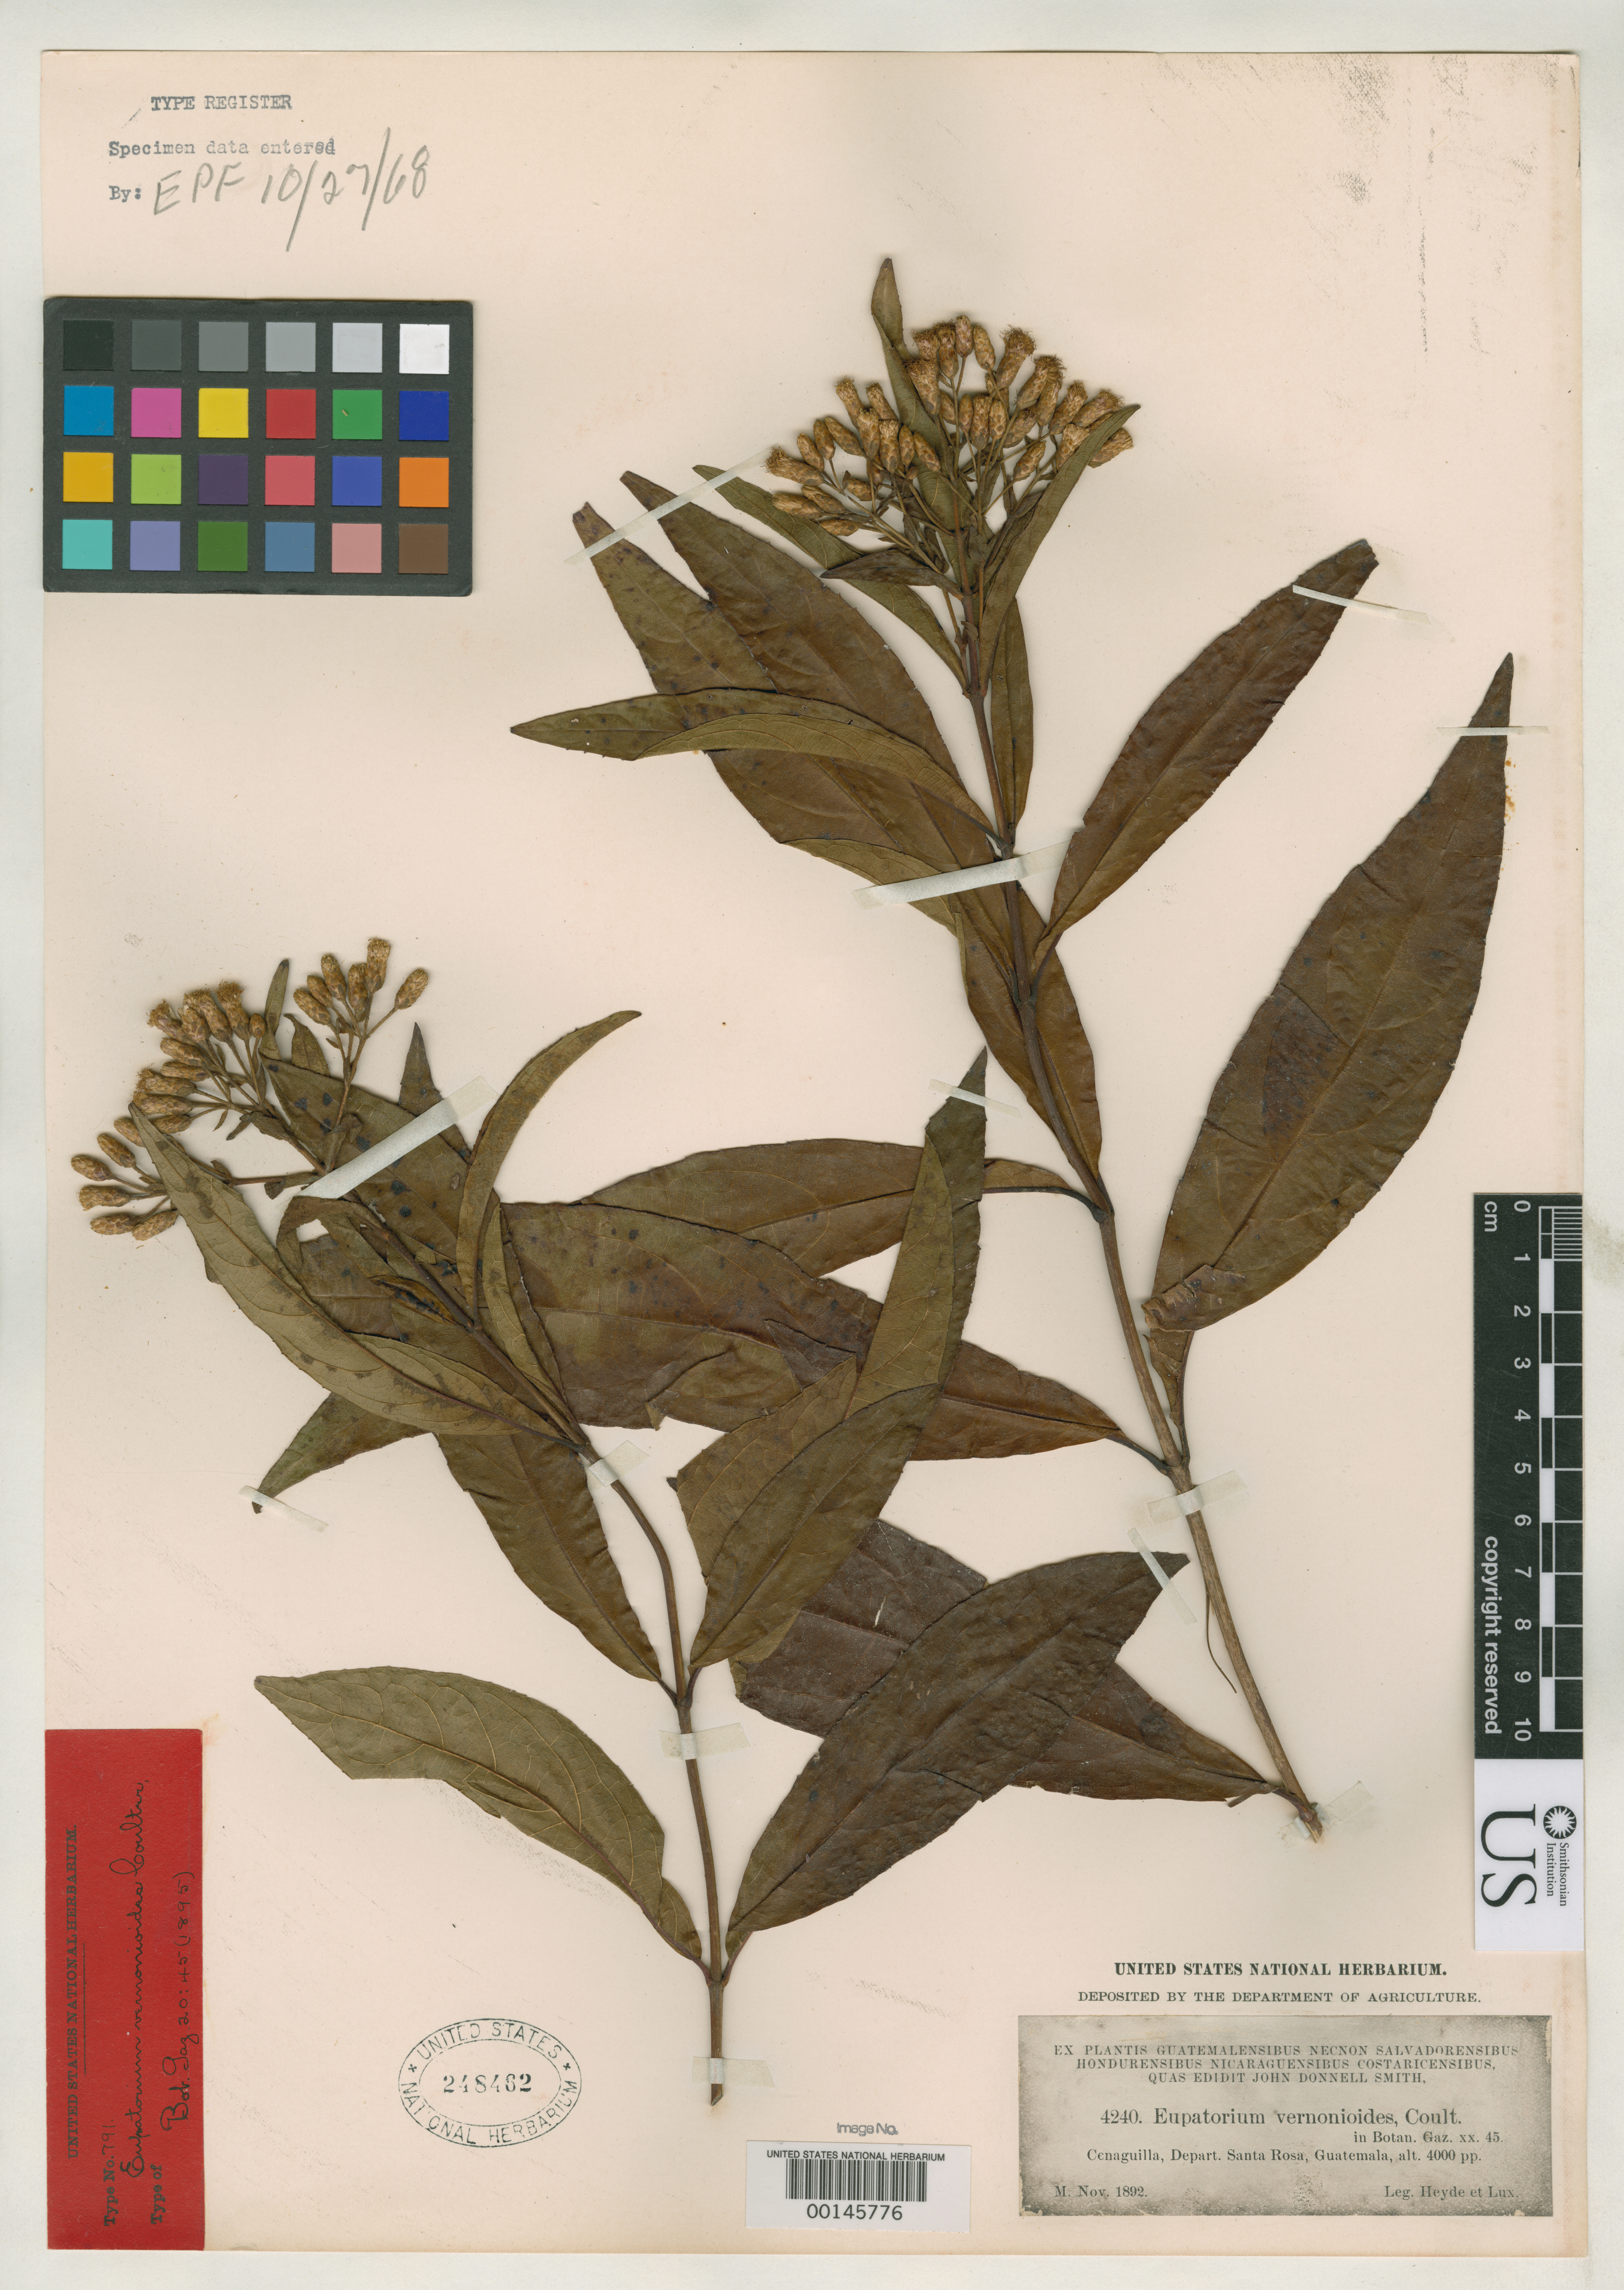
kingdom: Plantae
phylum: Tracheophyta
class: Magnoliopsida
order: Asterales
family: Asteraceae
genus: Eupatorium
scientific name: Eupatorium vernonioides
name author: J.M. Coult.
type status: Type Collection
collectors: E. T. Heyde & E. Lux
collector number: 4240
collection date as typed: Nov 1892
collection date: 1892-11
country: Guatemala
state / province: Santa Rosa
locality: Cenaguilla, Depart. Santa Rosa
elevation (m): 1219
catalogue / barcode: US 248462